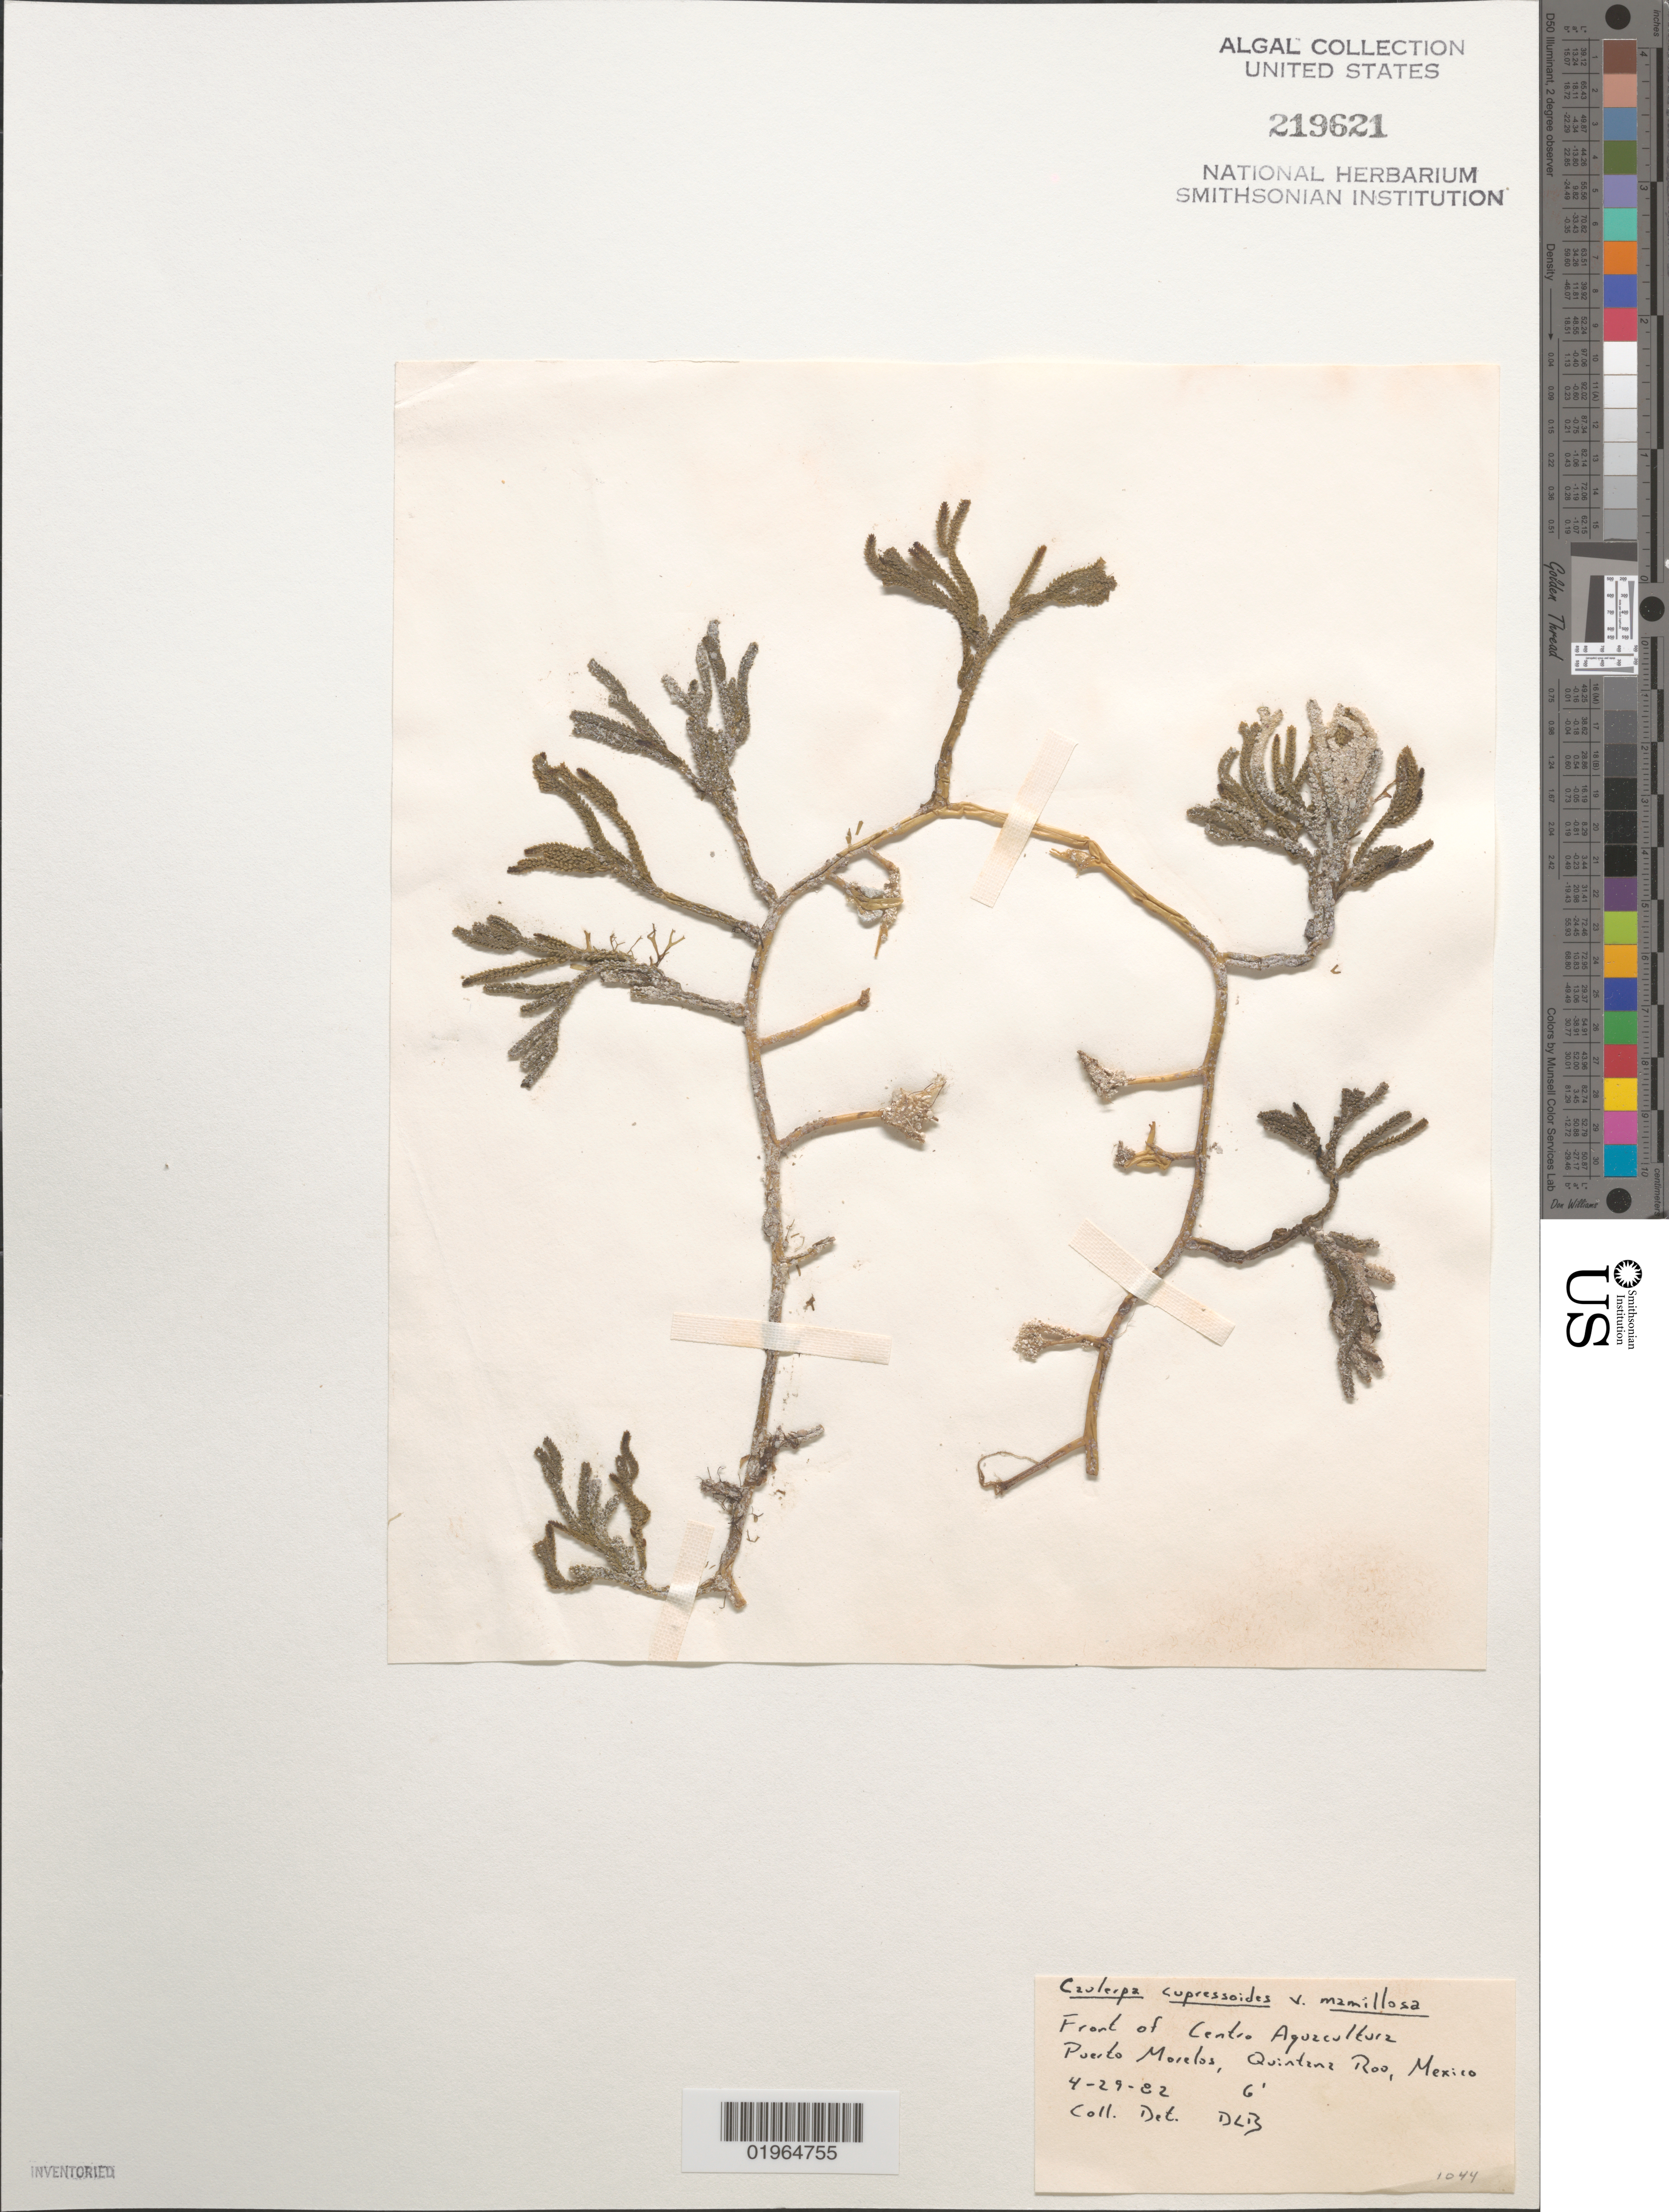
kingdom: Plantae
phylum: Chlorophyta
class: Ulvophyceae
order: Bryopsidales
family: Caulerpaceae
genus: Caulerpa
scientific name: Caulerpa cupressoides var. mamillosa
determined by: Ballantine, D. L.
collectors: D.L. Ballantine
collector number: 1044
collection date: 1982-04-29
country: Mexico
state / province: Quintana Roo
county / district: Puerto Morelos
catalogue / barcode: US 219621